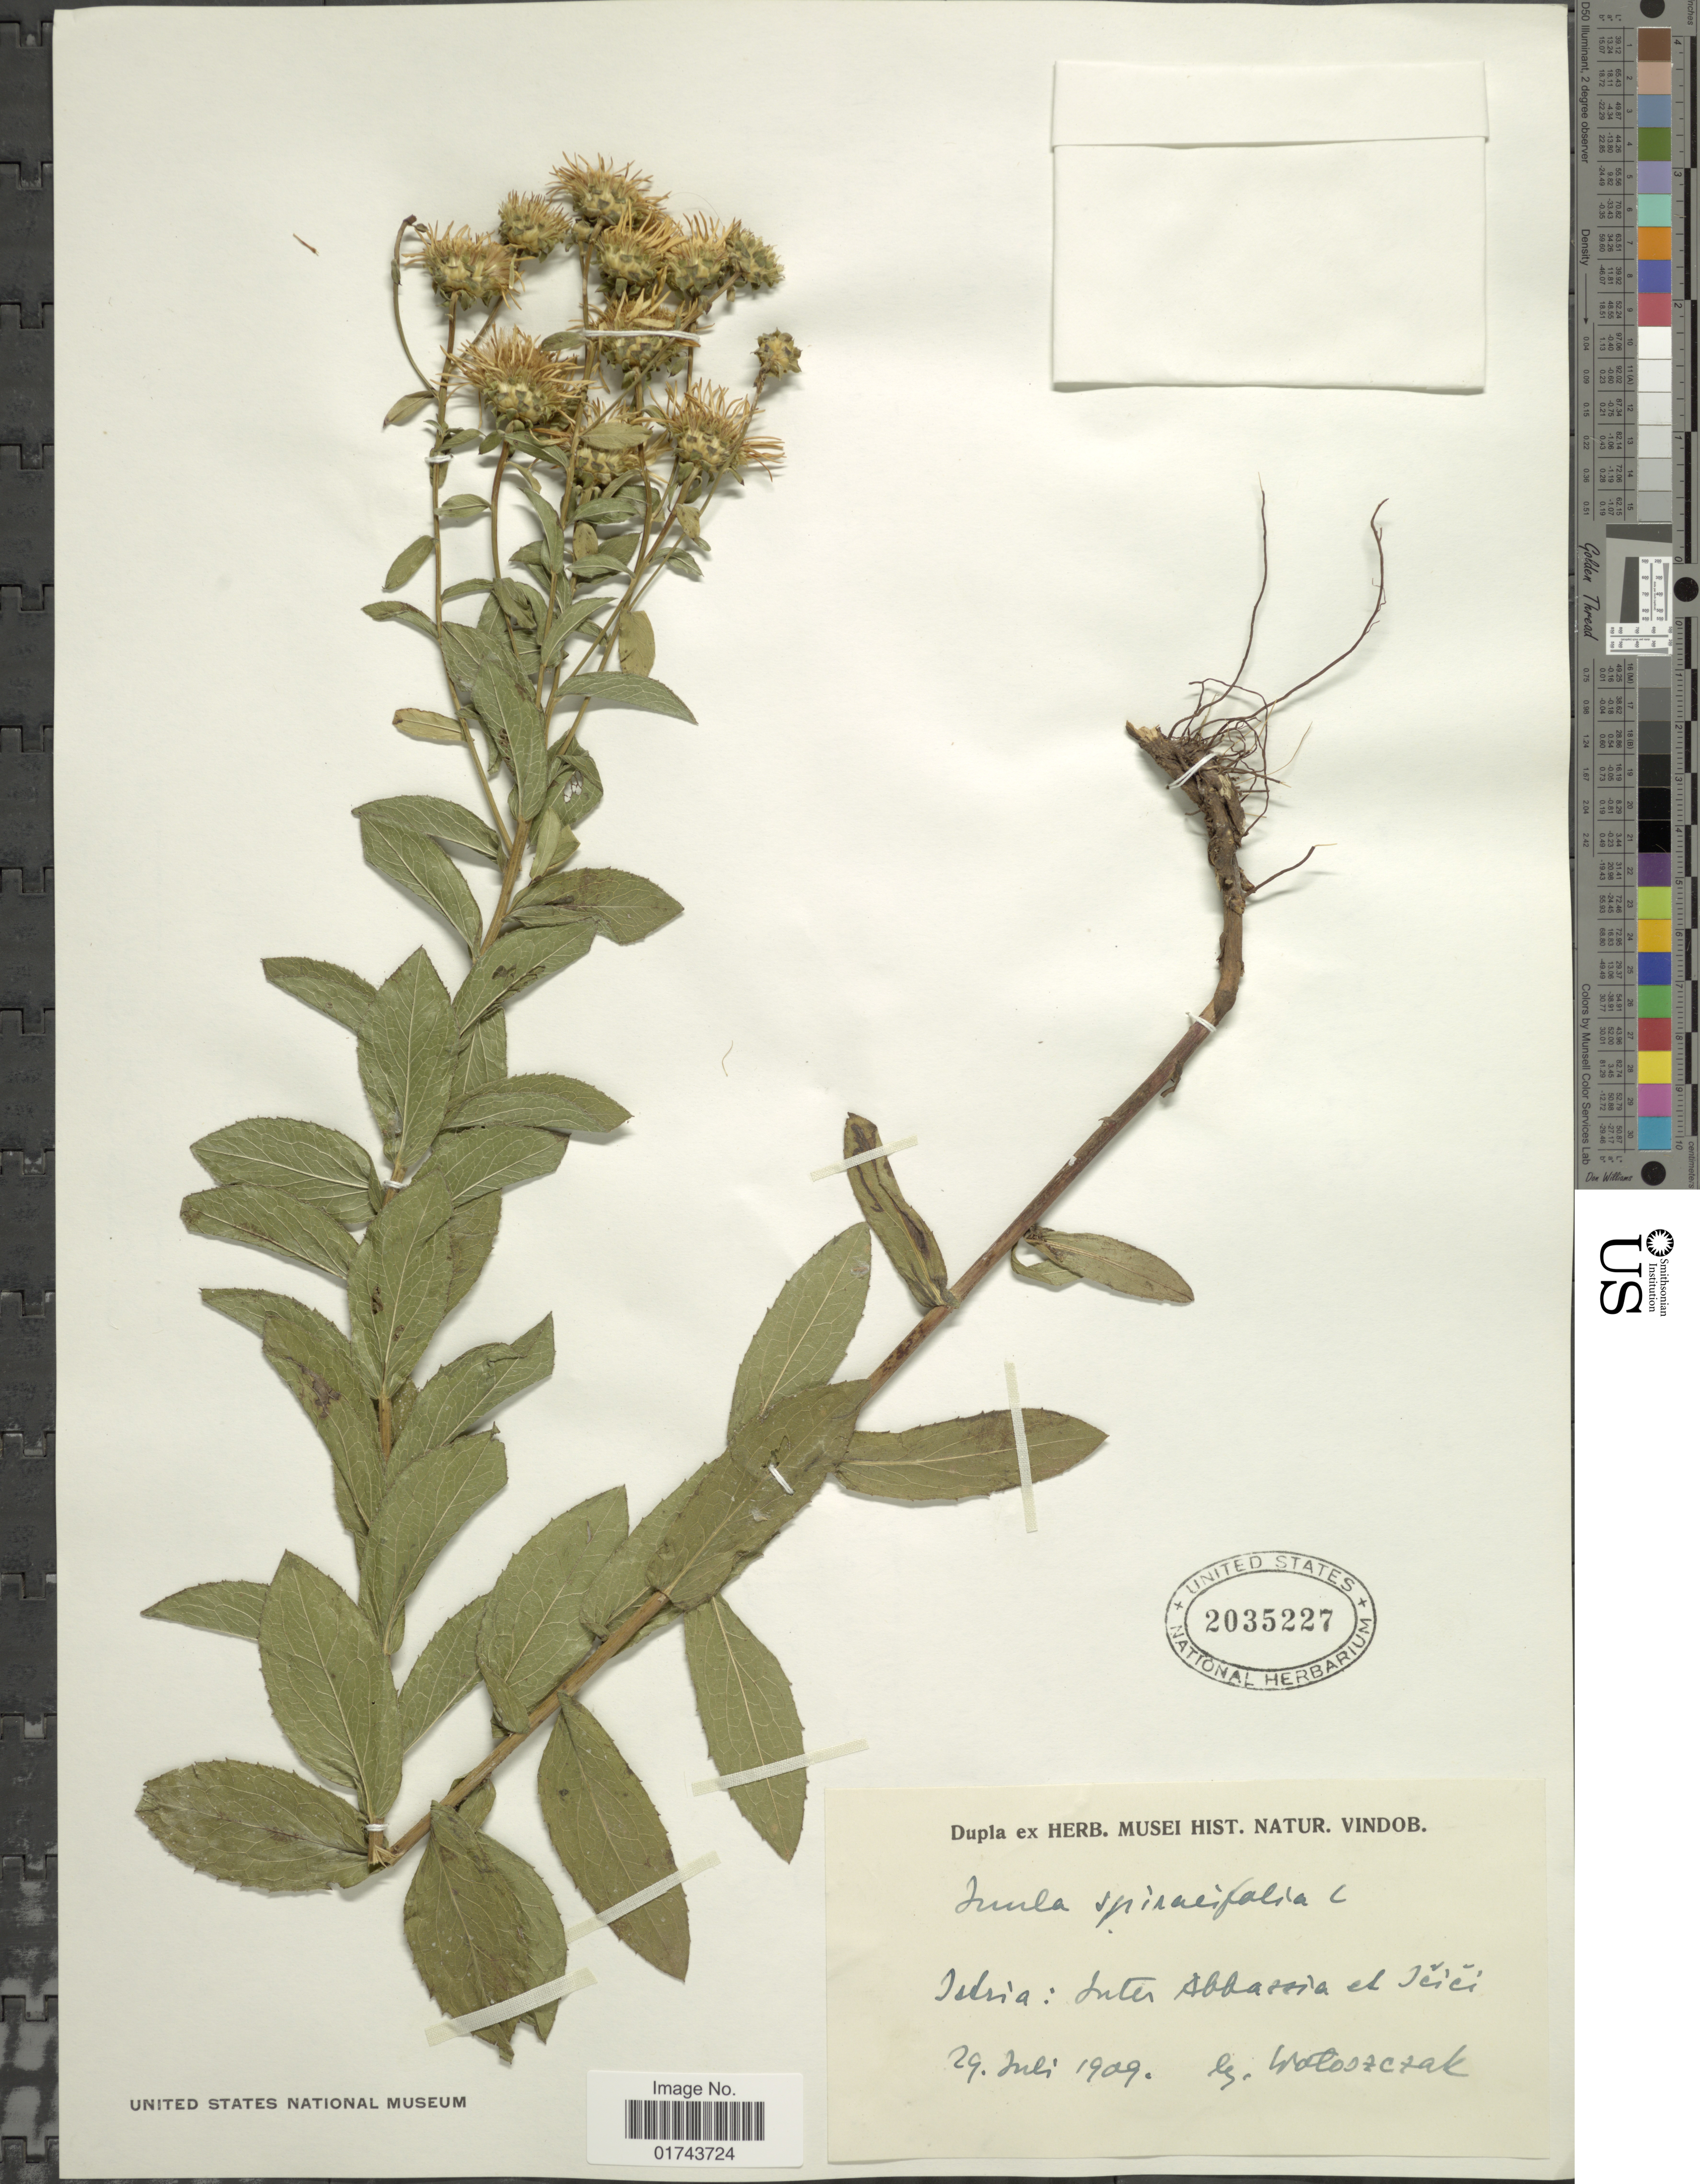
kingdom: Plantae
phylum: Tracheophyta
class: Magnoliopsida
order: Asterales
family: Asteraceae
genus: Inula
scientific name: Inula spiraeifolia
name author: L.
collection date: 1909-07-29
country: Croatia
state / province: Primorje-Gorski Kotar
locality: Isdria: Inter Abbassia el Icici [interpreted]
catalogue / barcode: US 2035227